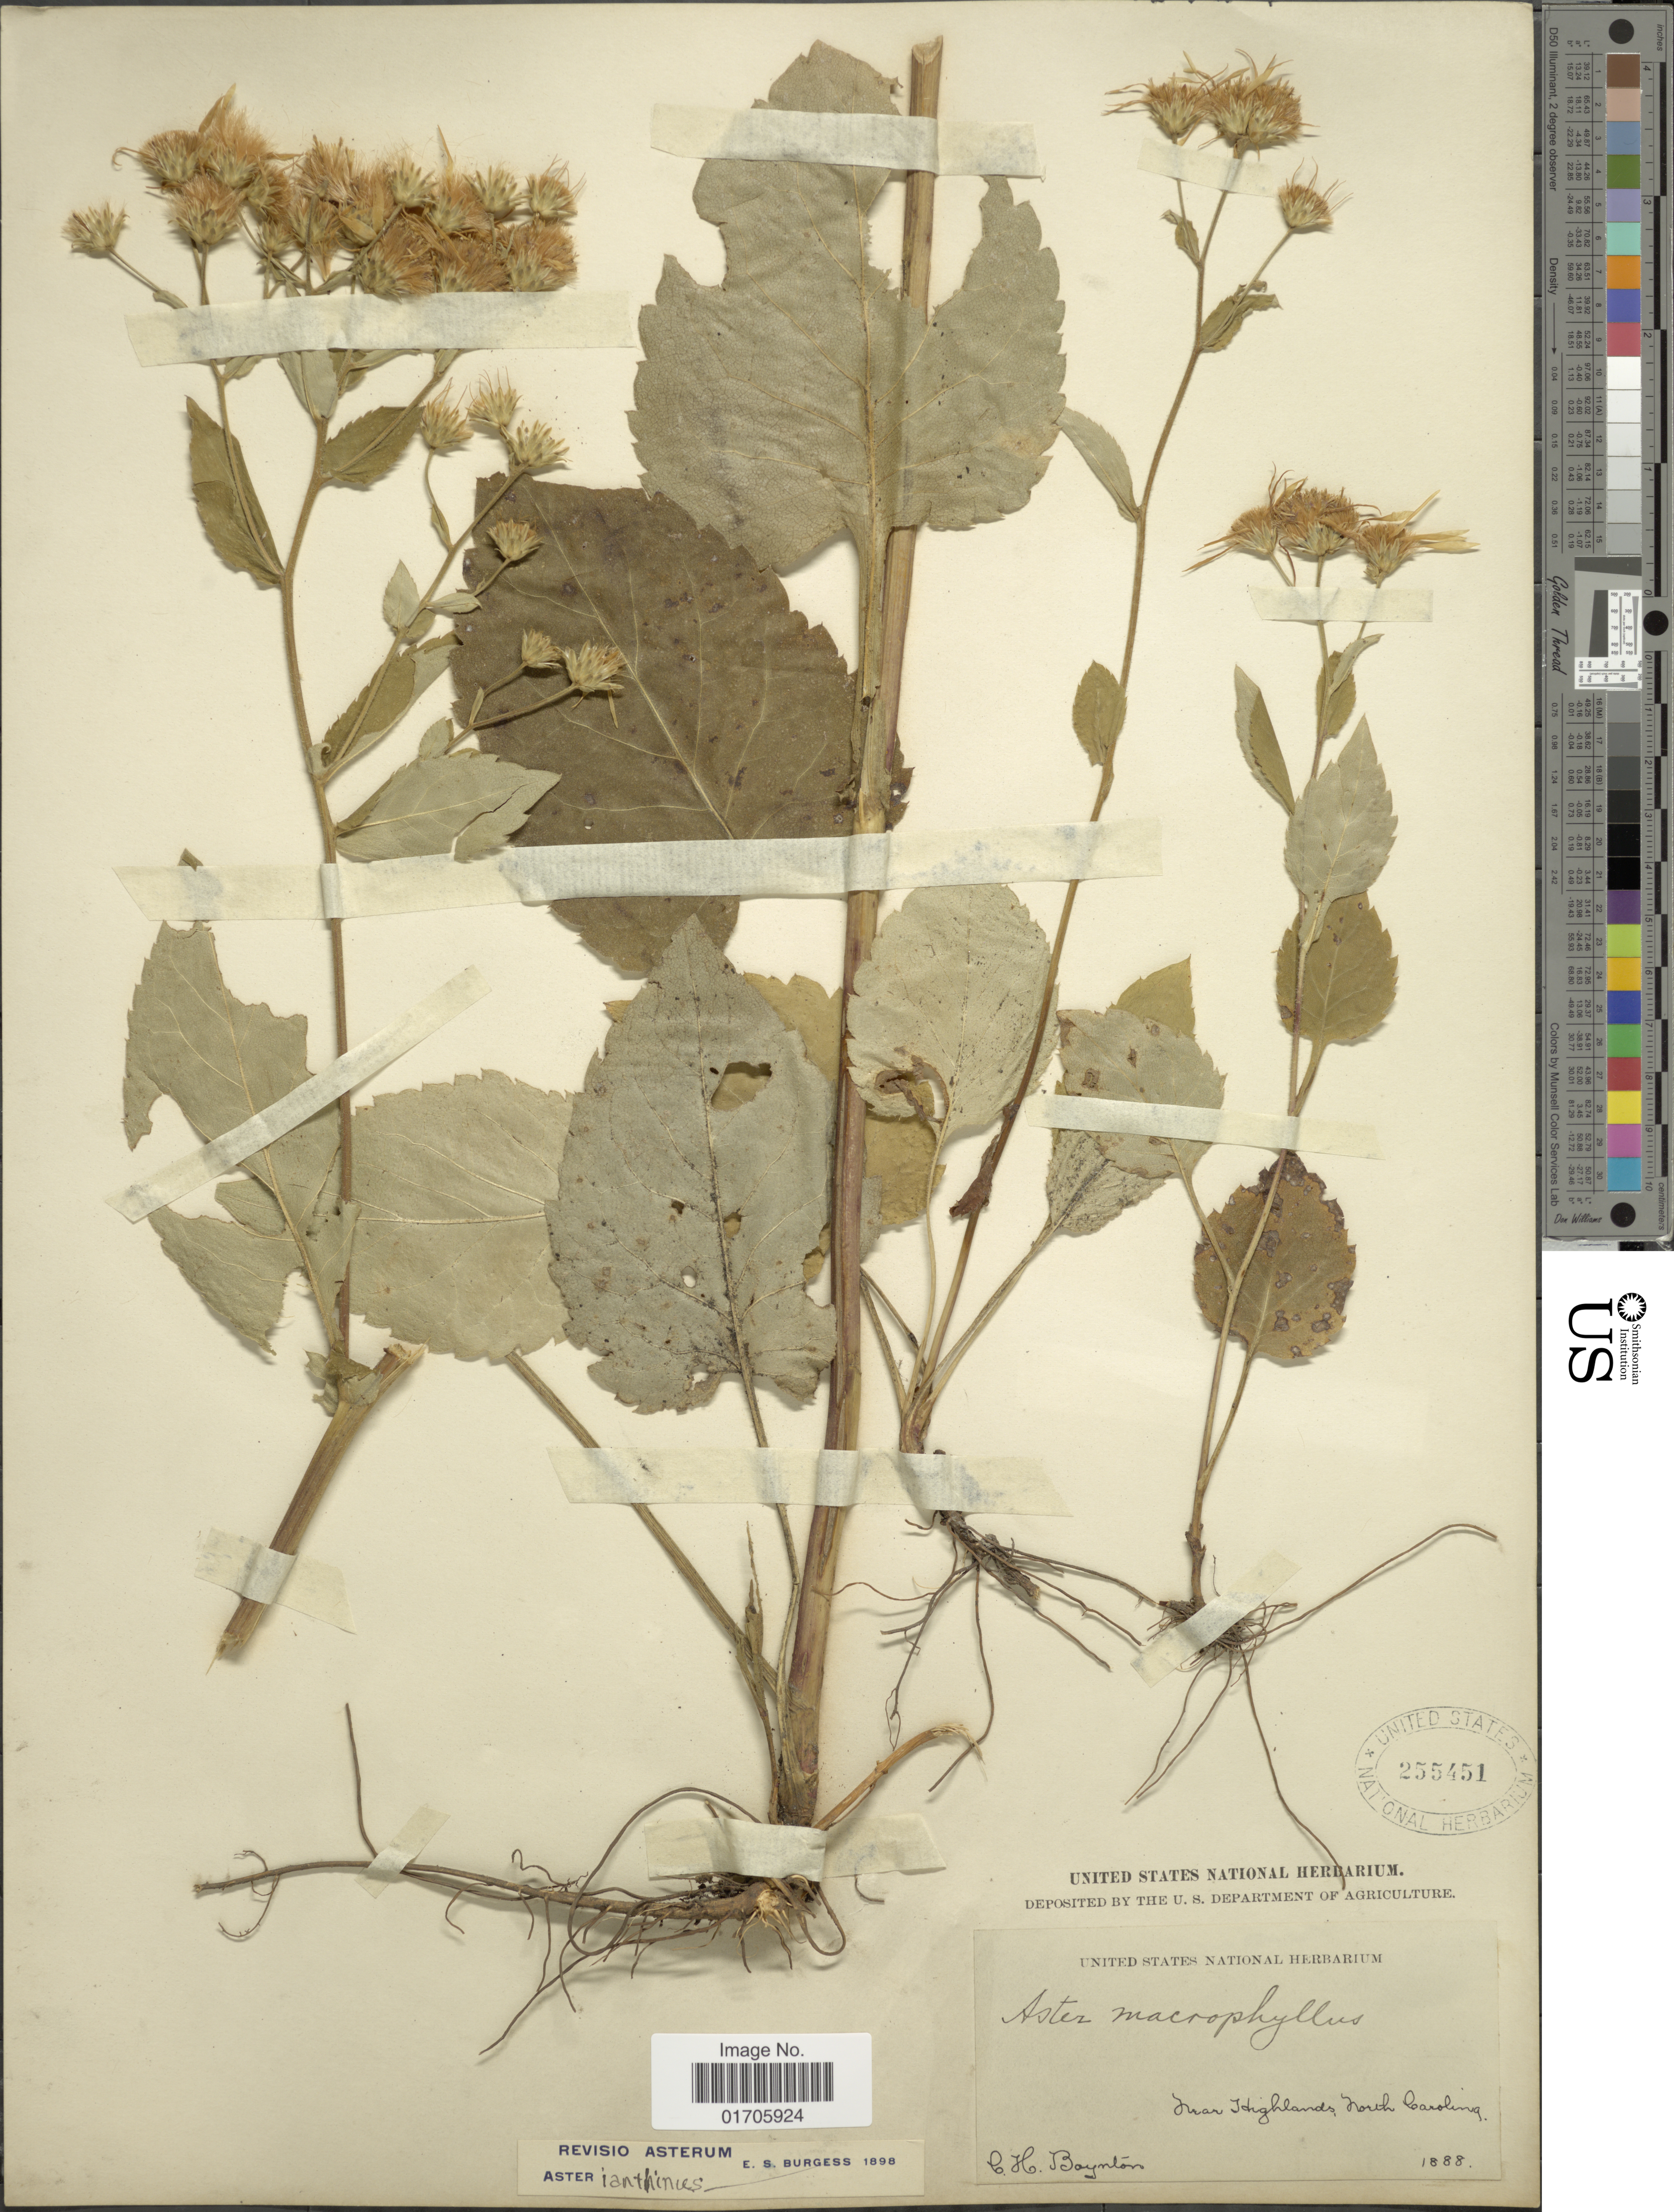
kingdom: Plantae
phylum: Tracheophyta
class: Magnoliopsida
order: Asterales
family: Asteraceae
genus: Eurybia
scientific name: Eurybia macrophylla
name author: (L.) Cass.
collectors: C. Boynton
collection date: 1888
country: United States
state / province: North Carolina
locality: Near Highlands, North Carolina.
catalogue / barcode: US 255451